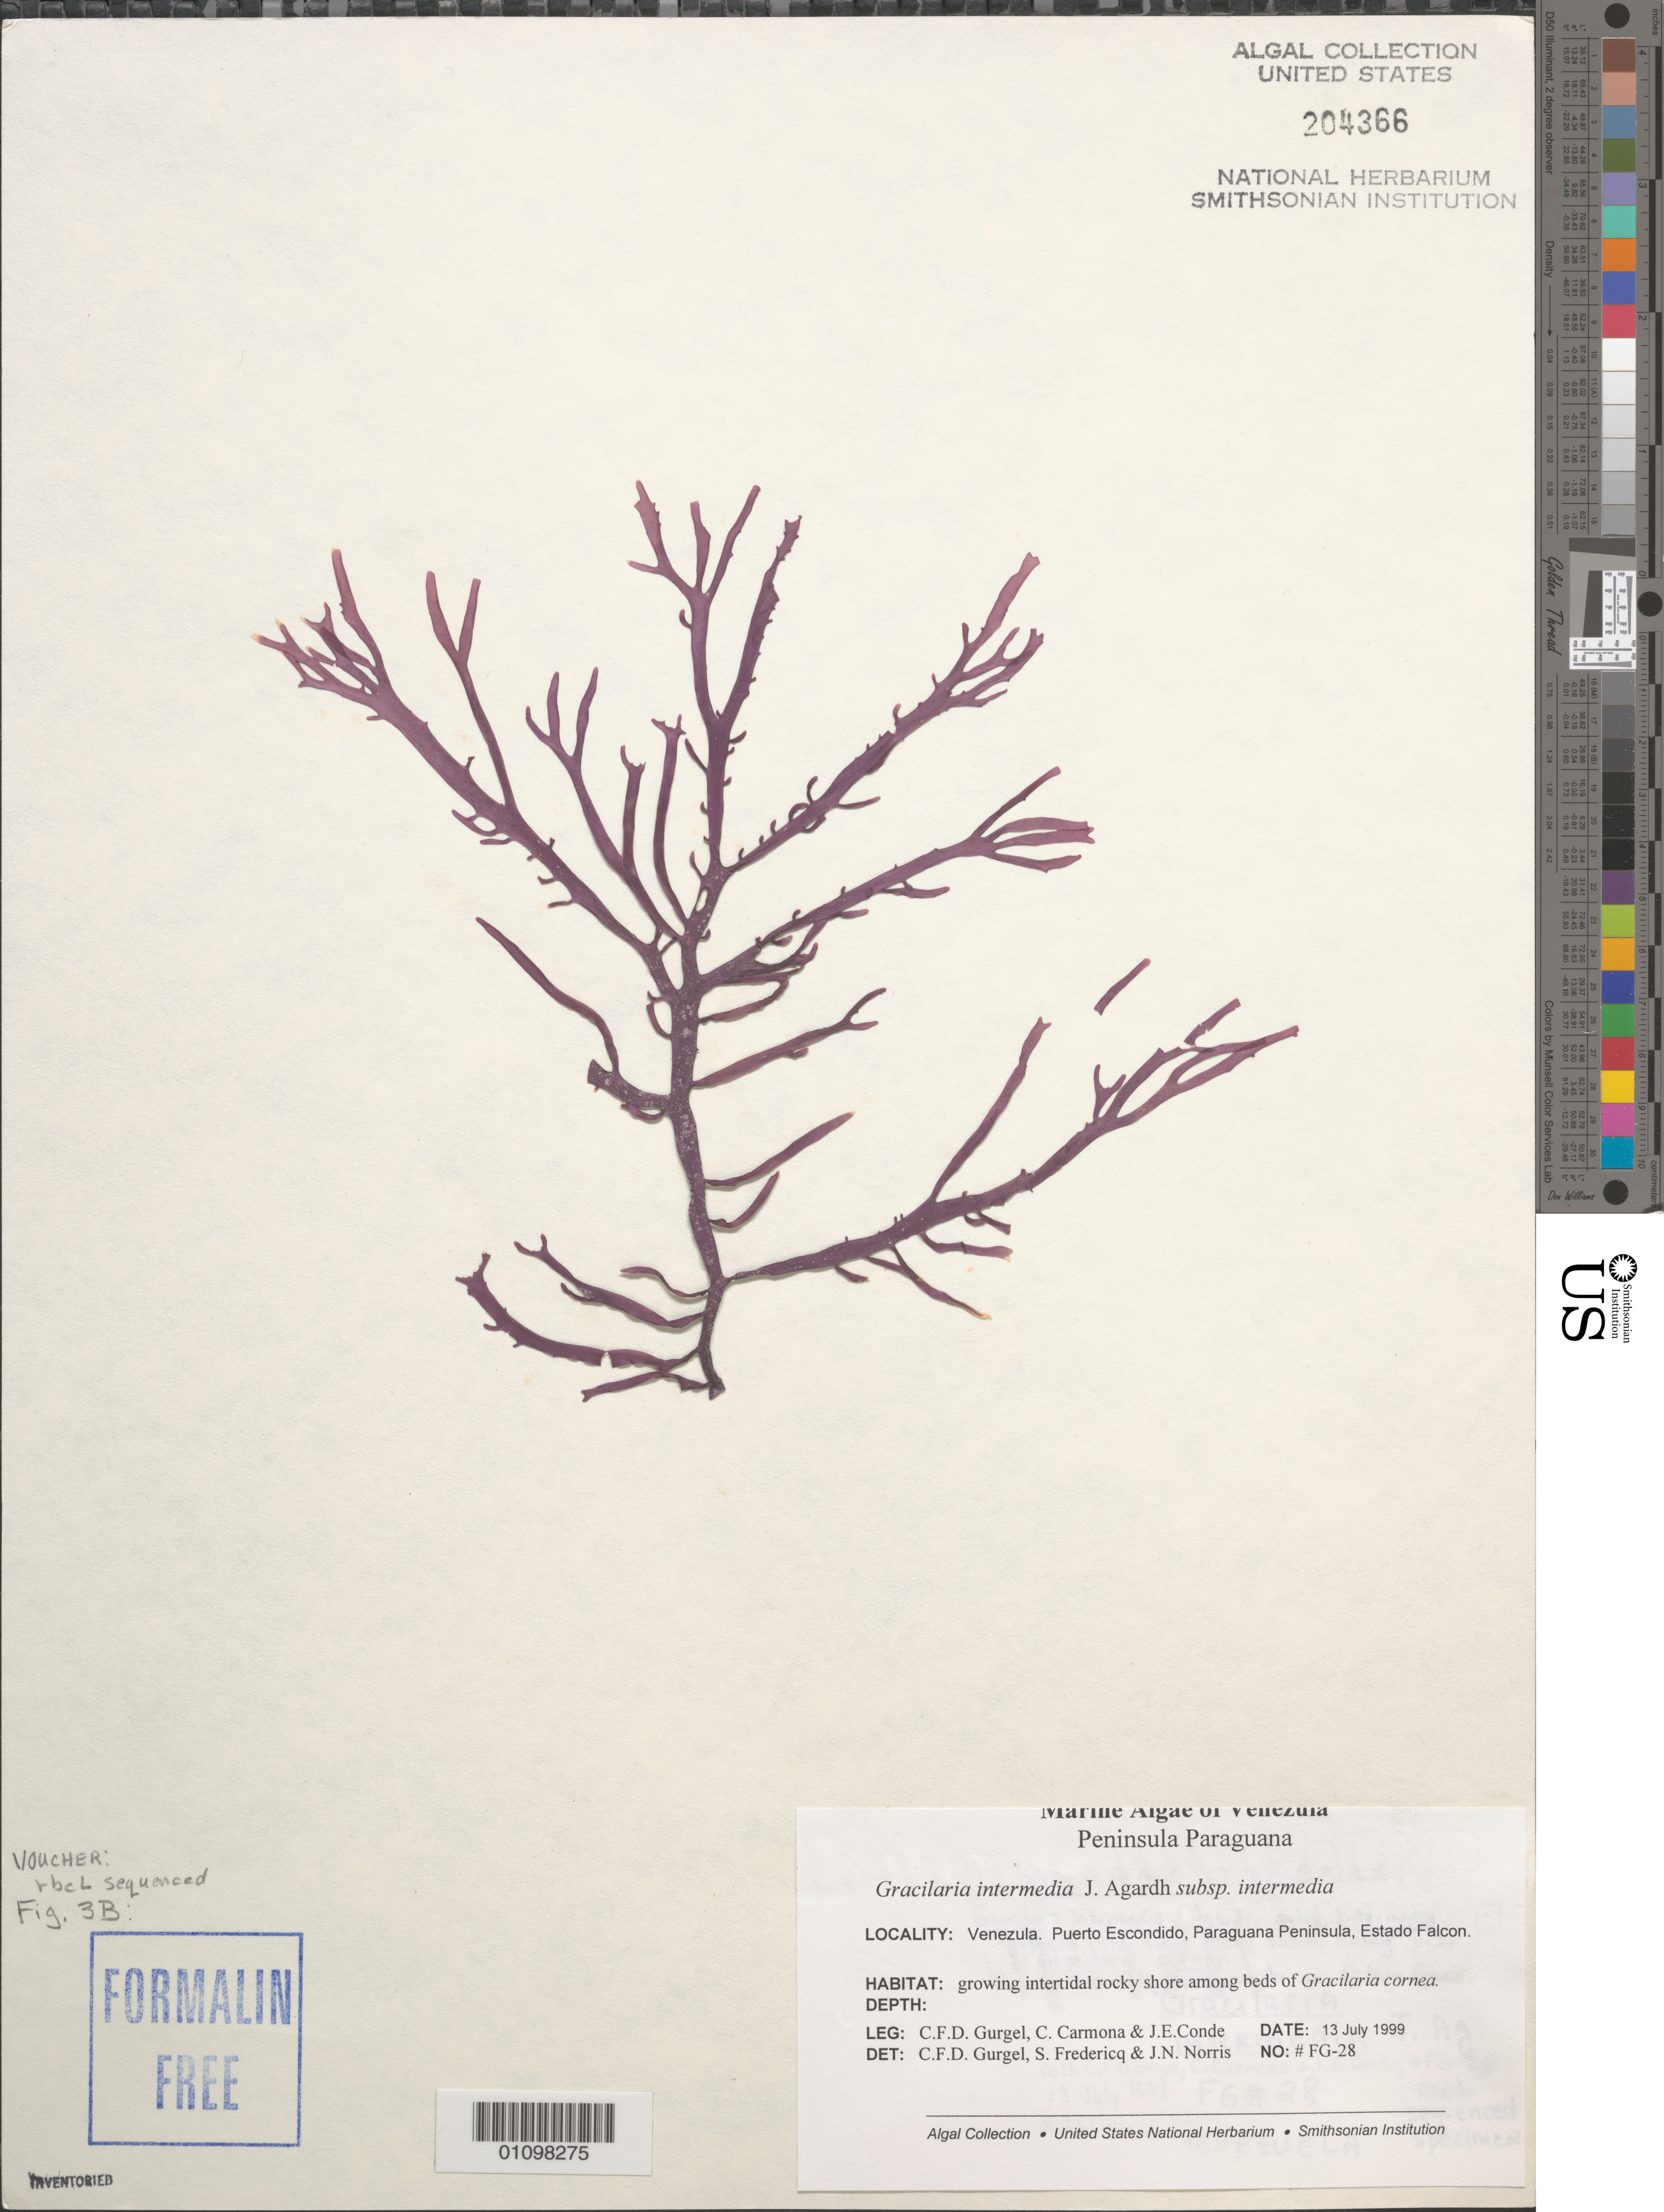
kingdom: Plantae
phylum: Rhodophyta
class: Florideophyceae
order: Gracilariales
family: Gracilariaceae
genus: Gracilaria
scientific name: Gracilaria intermedia subsp. intermedia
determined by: Gurgel, C. F.; Fredericq, S.; Norris, J. N.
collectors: C. Gurgel, J. Conde & C. Carmona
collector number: FG-28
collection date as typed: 13 Jul 1999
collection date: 1999-07-13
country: Venezuela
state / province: Falcón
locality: Puerto Escondido, Peninsula Paraguana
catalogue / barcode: US 204366